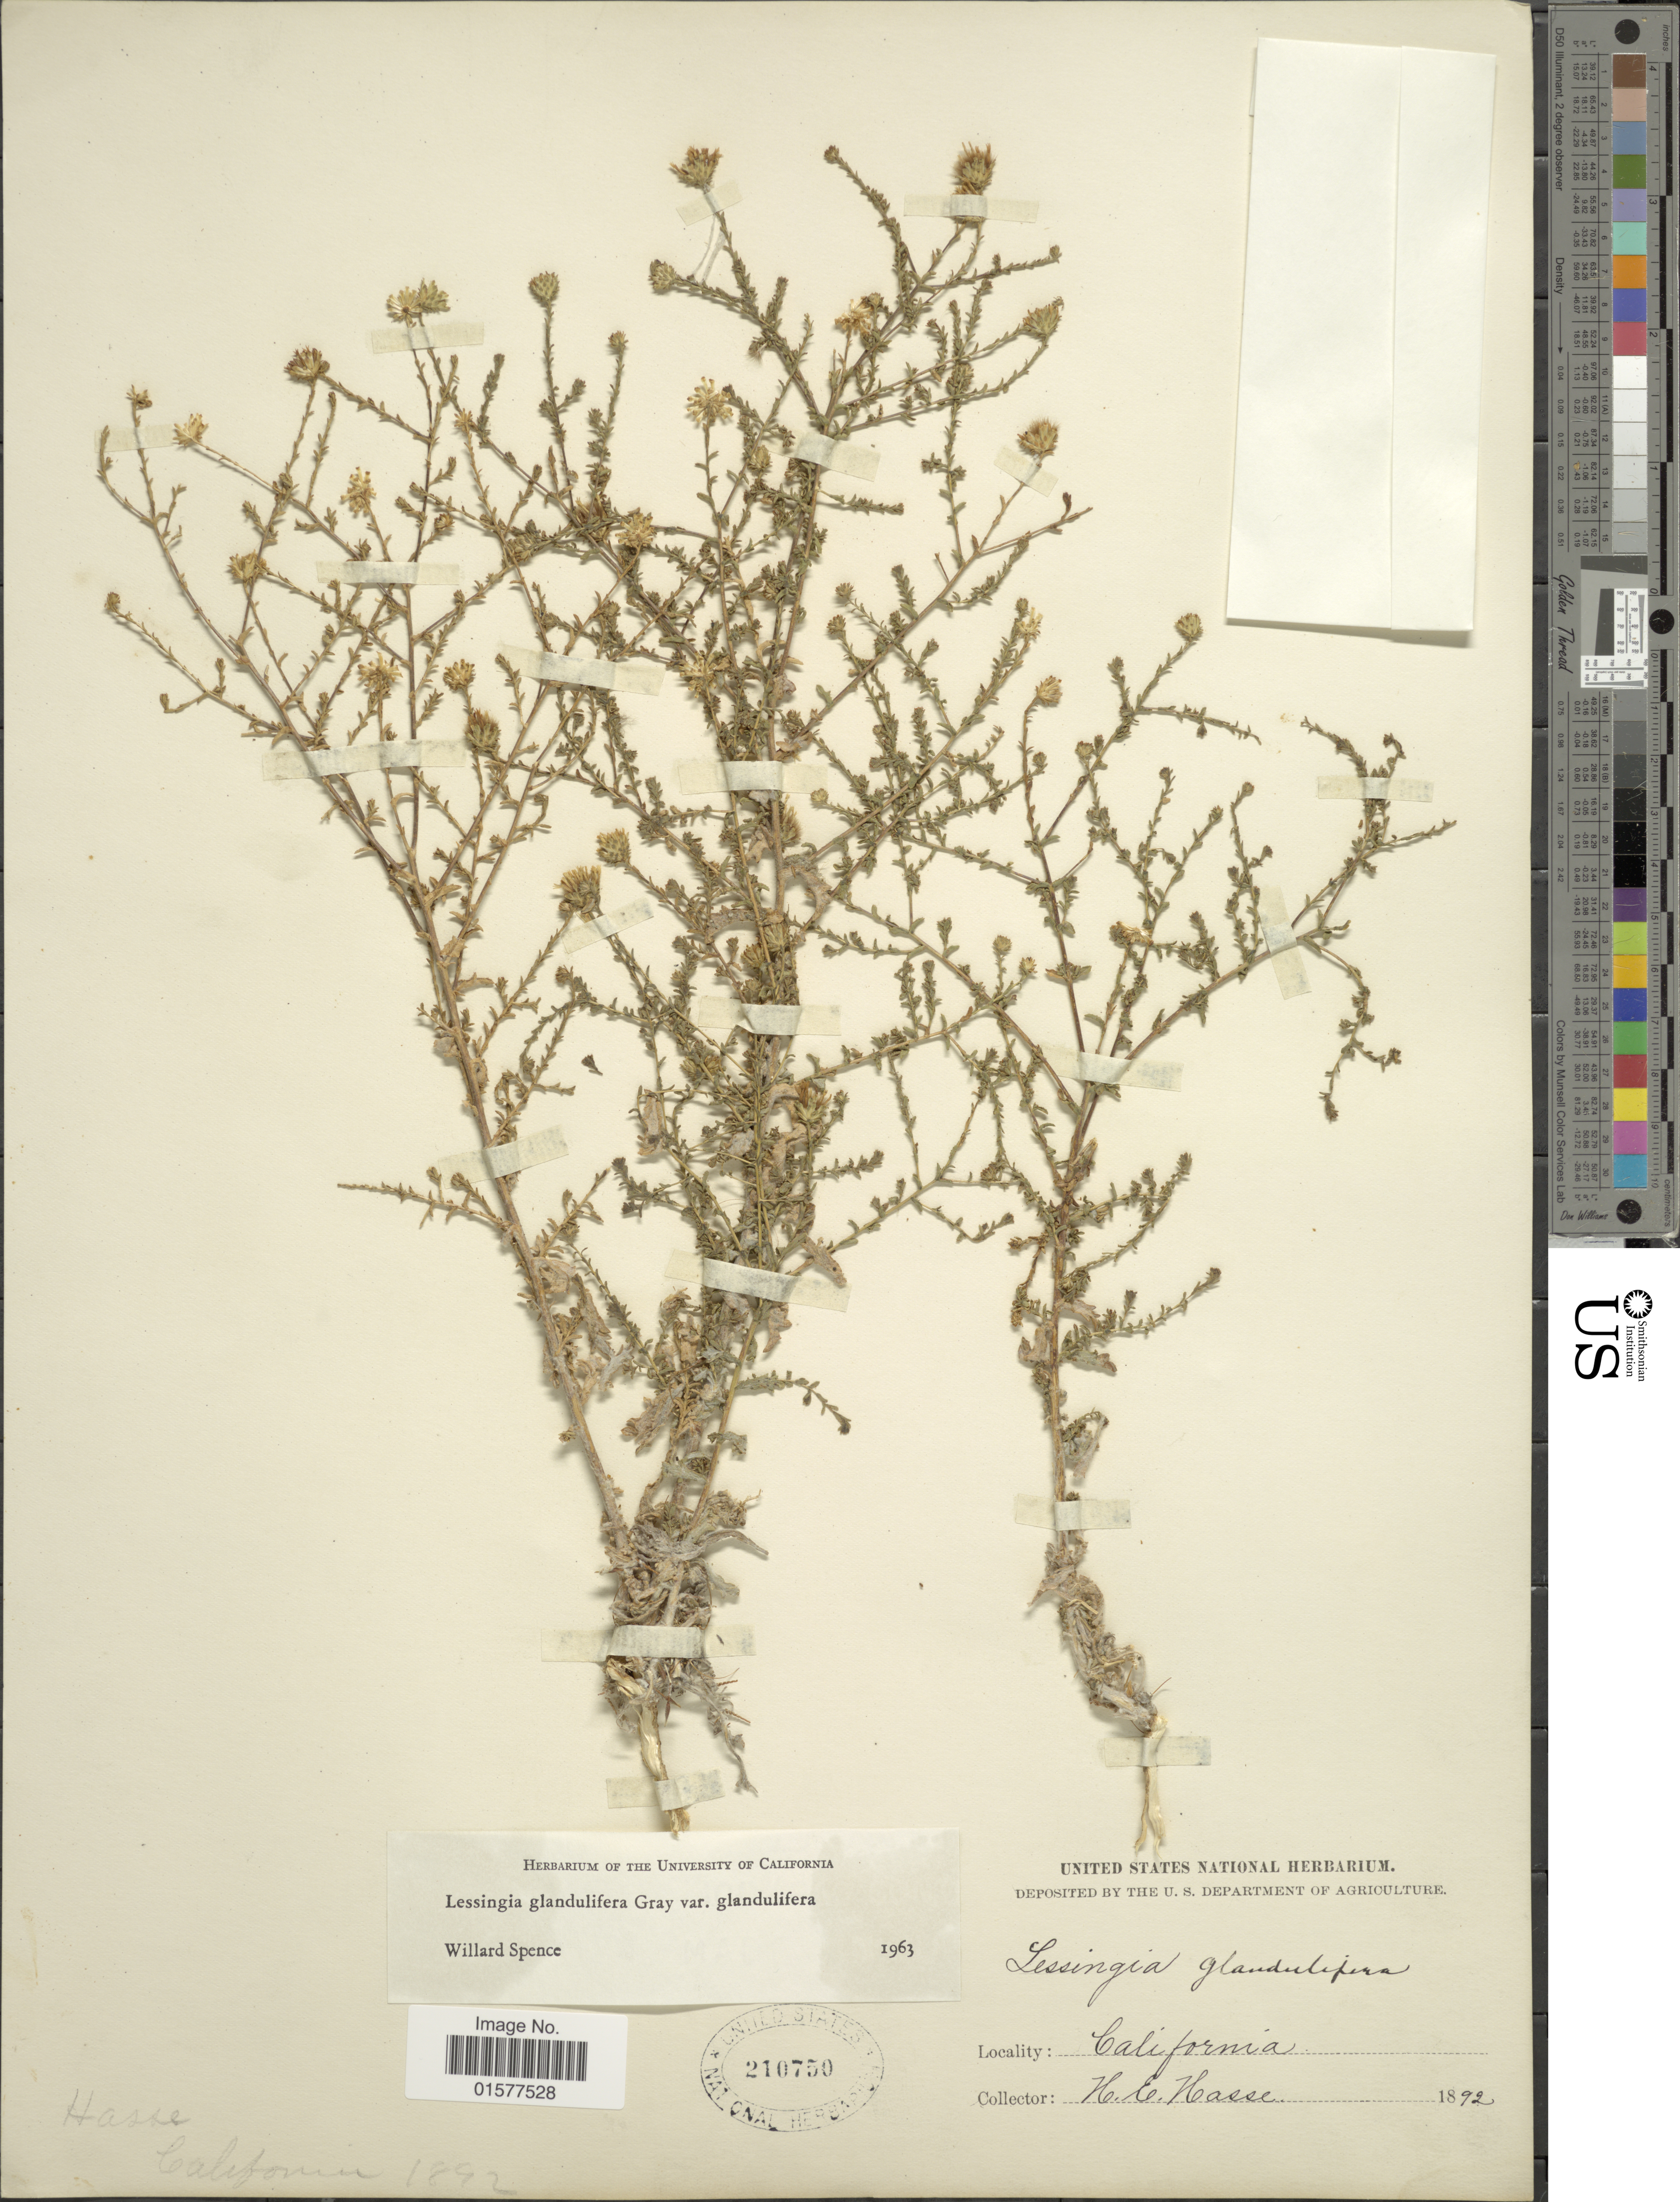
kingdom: Plantae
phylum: Tracheophyta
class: Magnoliopsida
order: Asterales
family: Asteraceae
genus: Lessingia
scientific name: Lessingia glandulifera var. glandulifera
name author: (A. Gray) J.T. Howell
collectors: H. E. Hasse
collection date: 1892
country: United States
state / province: California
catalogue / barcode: US 210750